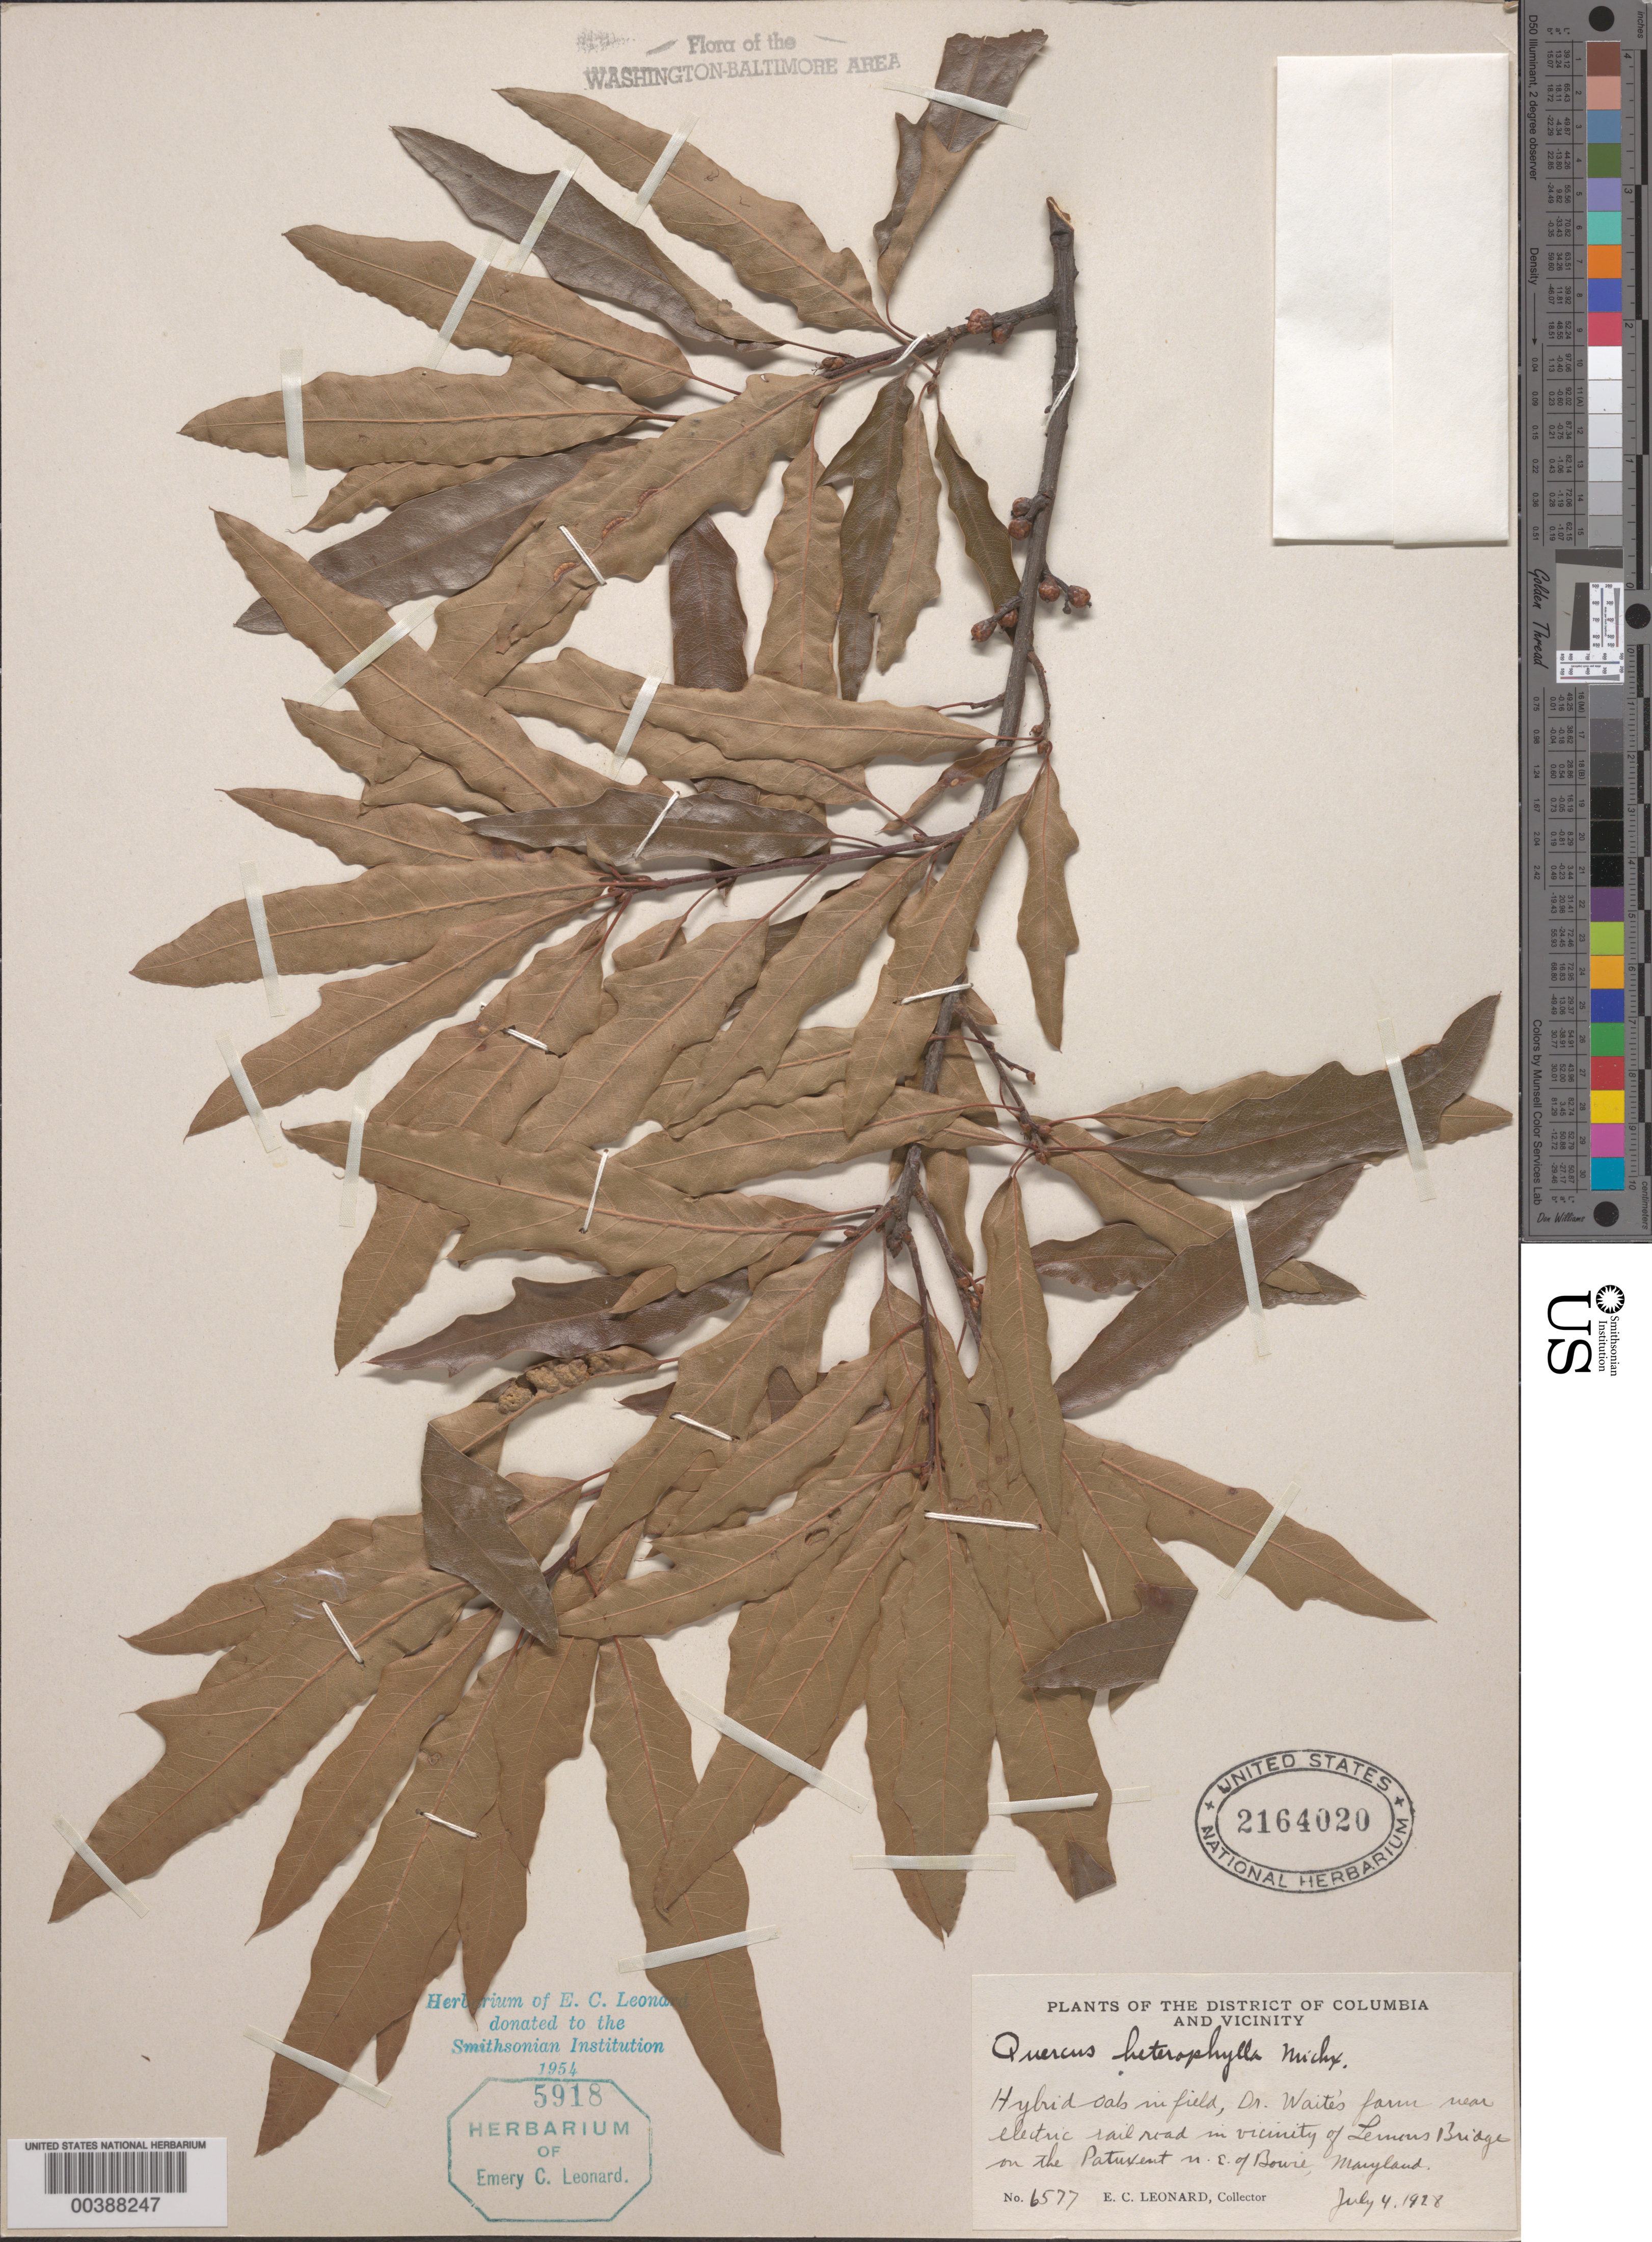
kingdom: Plantae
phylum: Tracheophyta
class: Magnoliopsida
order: Fagales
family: Fagaceae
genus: Quercus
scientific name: Quercus x heterophylla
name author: Michx.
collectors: E. C. Leonard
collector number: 6577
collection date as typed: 04 Jul 1928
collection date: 1928-07-04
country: United States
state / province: Maryland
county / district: Anne Arundel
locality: Lemons Bridge, Patuxent River, northeast of Bowie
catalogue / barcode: US 2164020